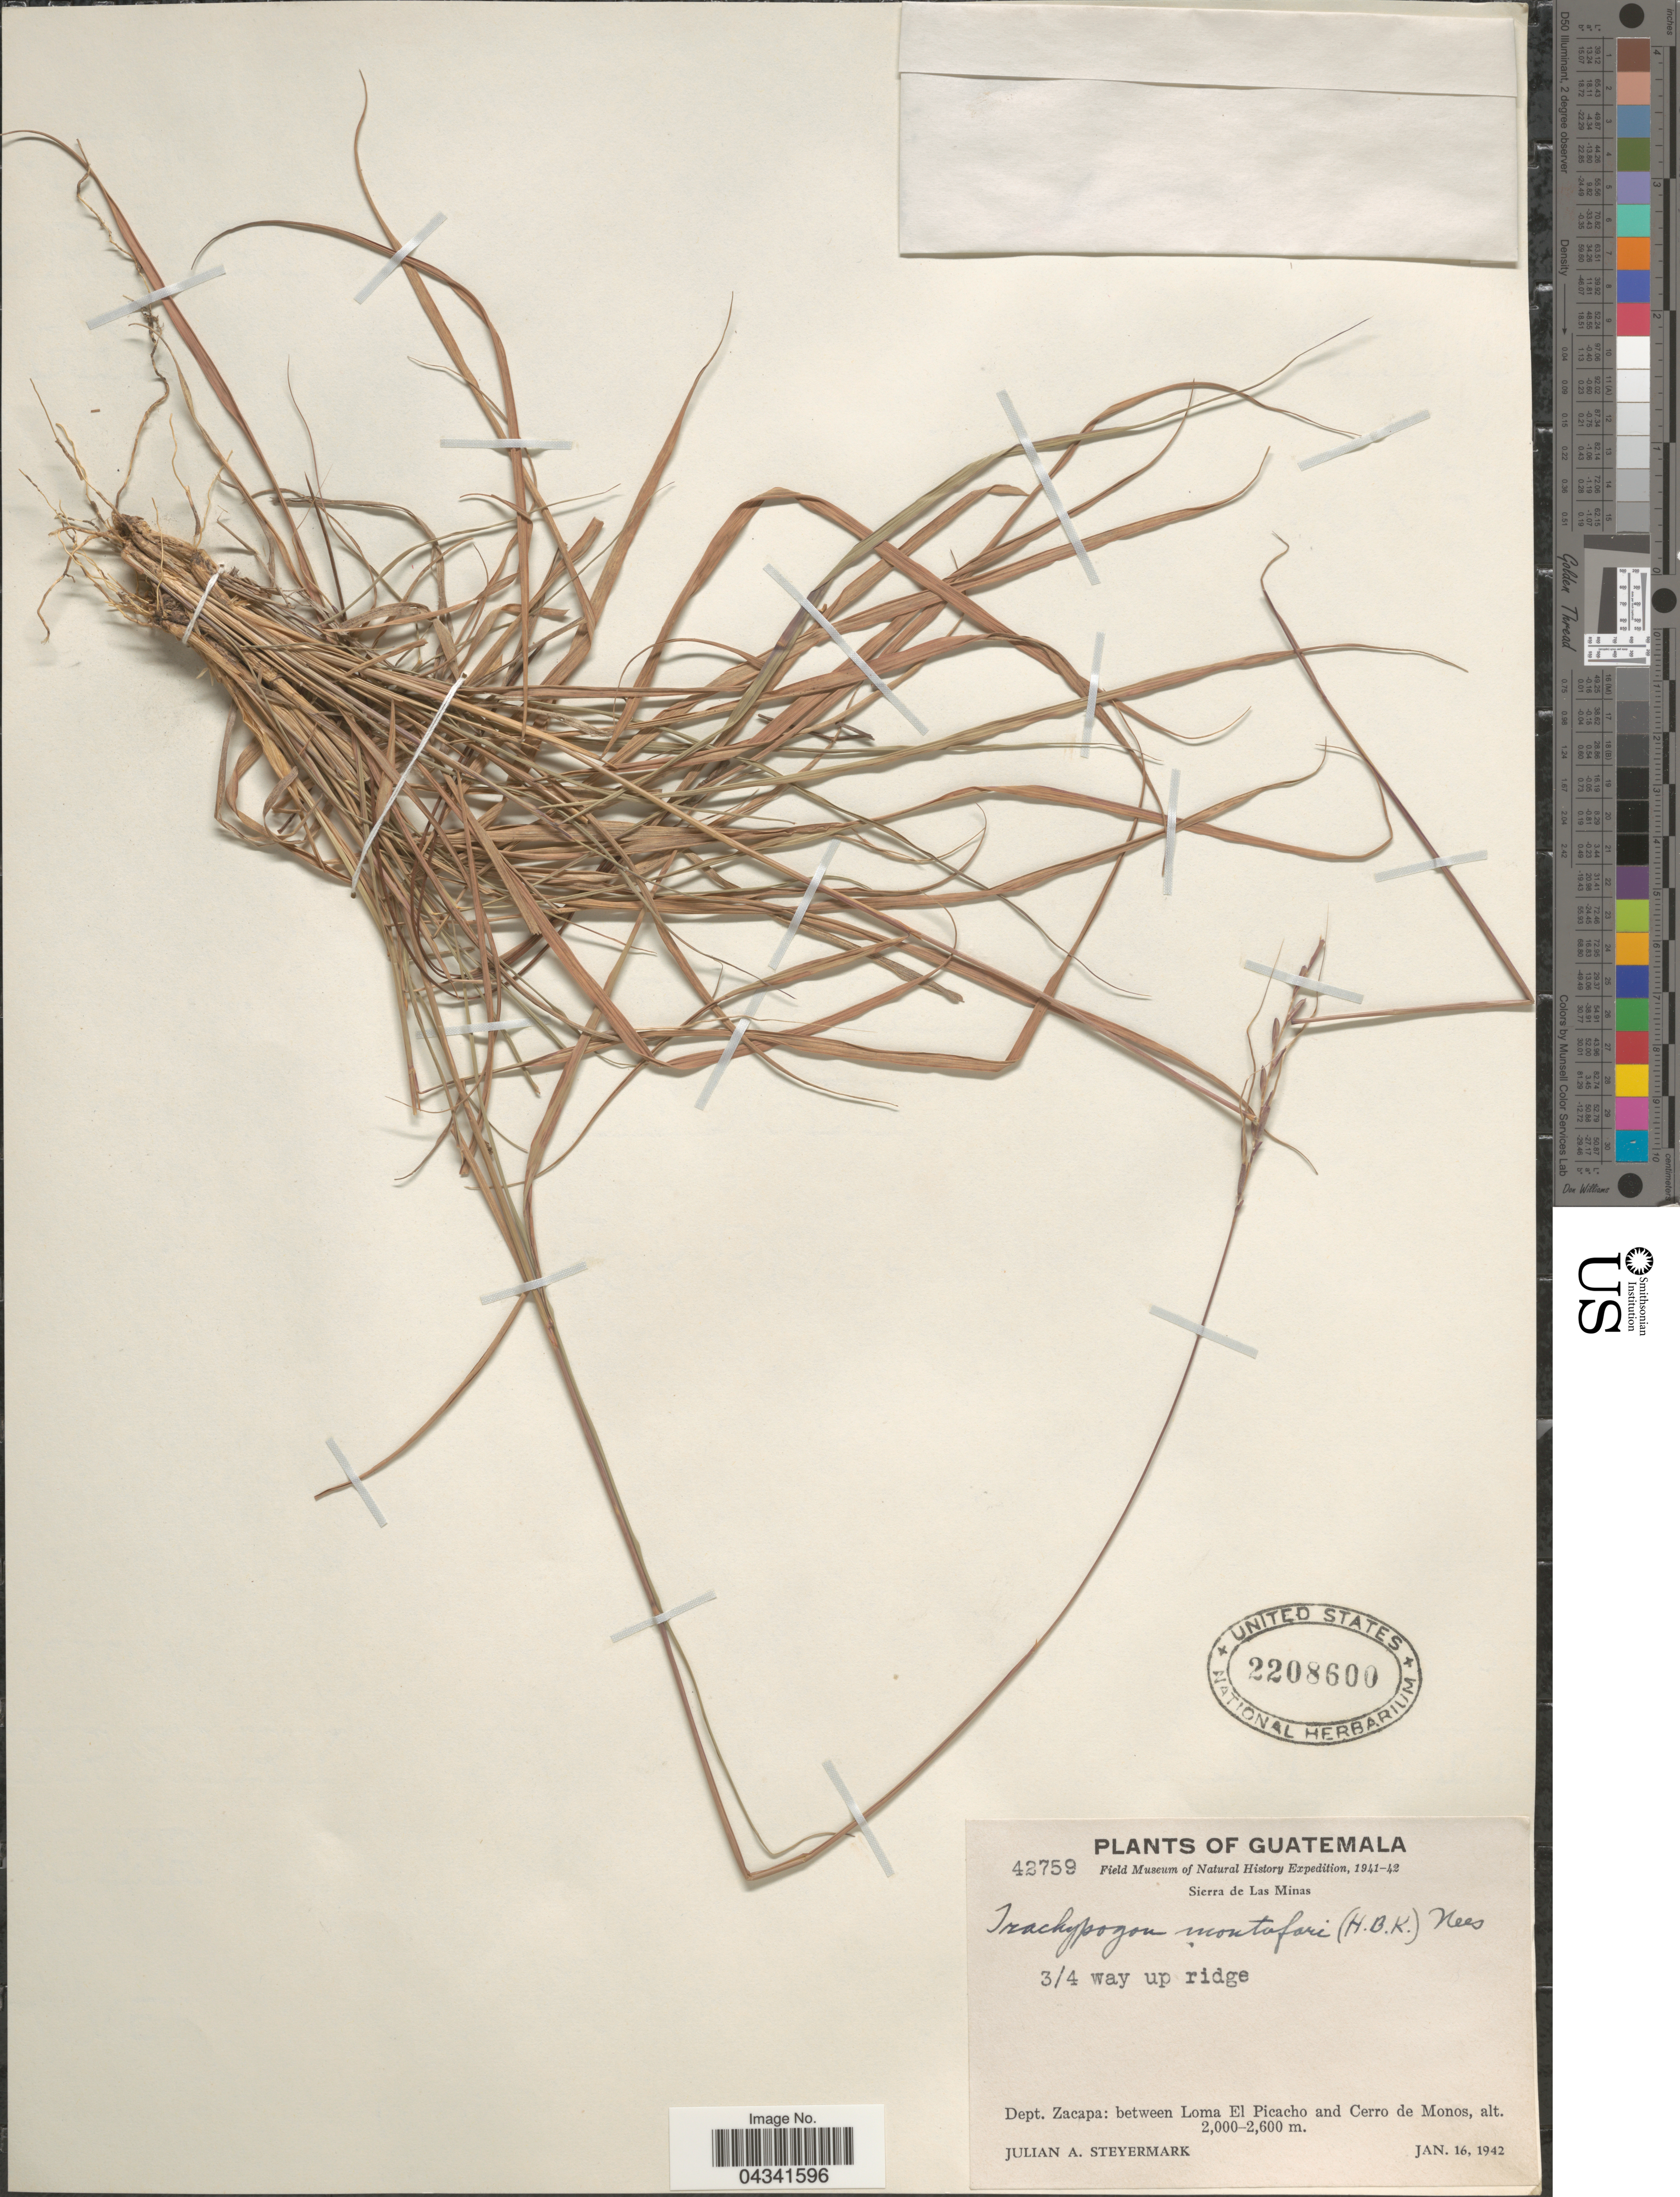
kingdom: Plantae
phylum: Tracheophyta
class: Liliopsida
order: Poales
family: Poaceae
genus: Trachypogon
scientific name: Trachypogon spicatus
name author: (L. f.) Kuntze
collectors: J. Steyermark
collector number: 42759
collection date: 1942-01-16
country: Guatemala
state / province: Zacapa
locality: Field Museum of Natural History Expedition, 1941-42. Sierra de Las Minas. Dept. Zacapa: between Loma El Picacho and Cerro de Monos.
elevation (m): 2000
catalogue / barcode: US 2208600